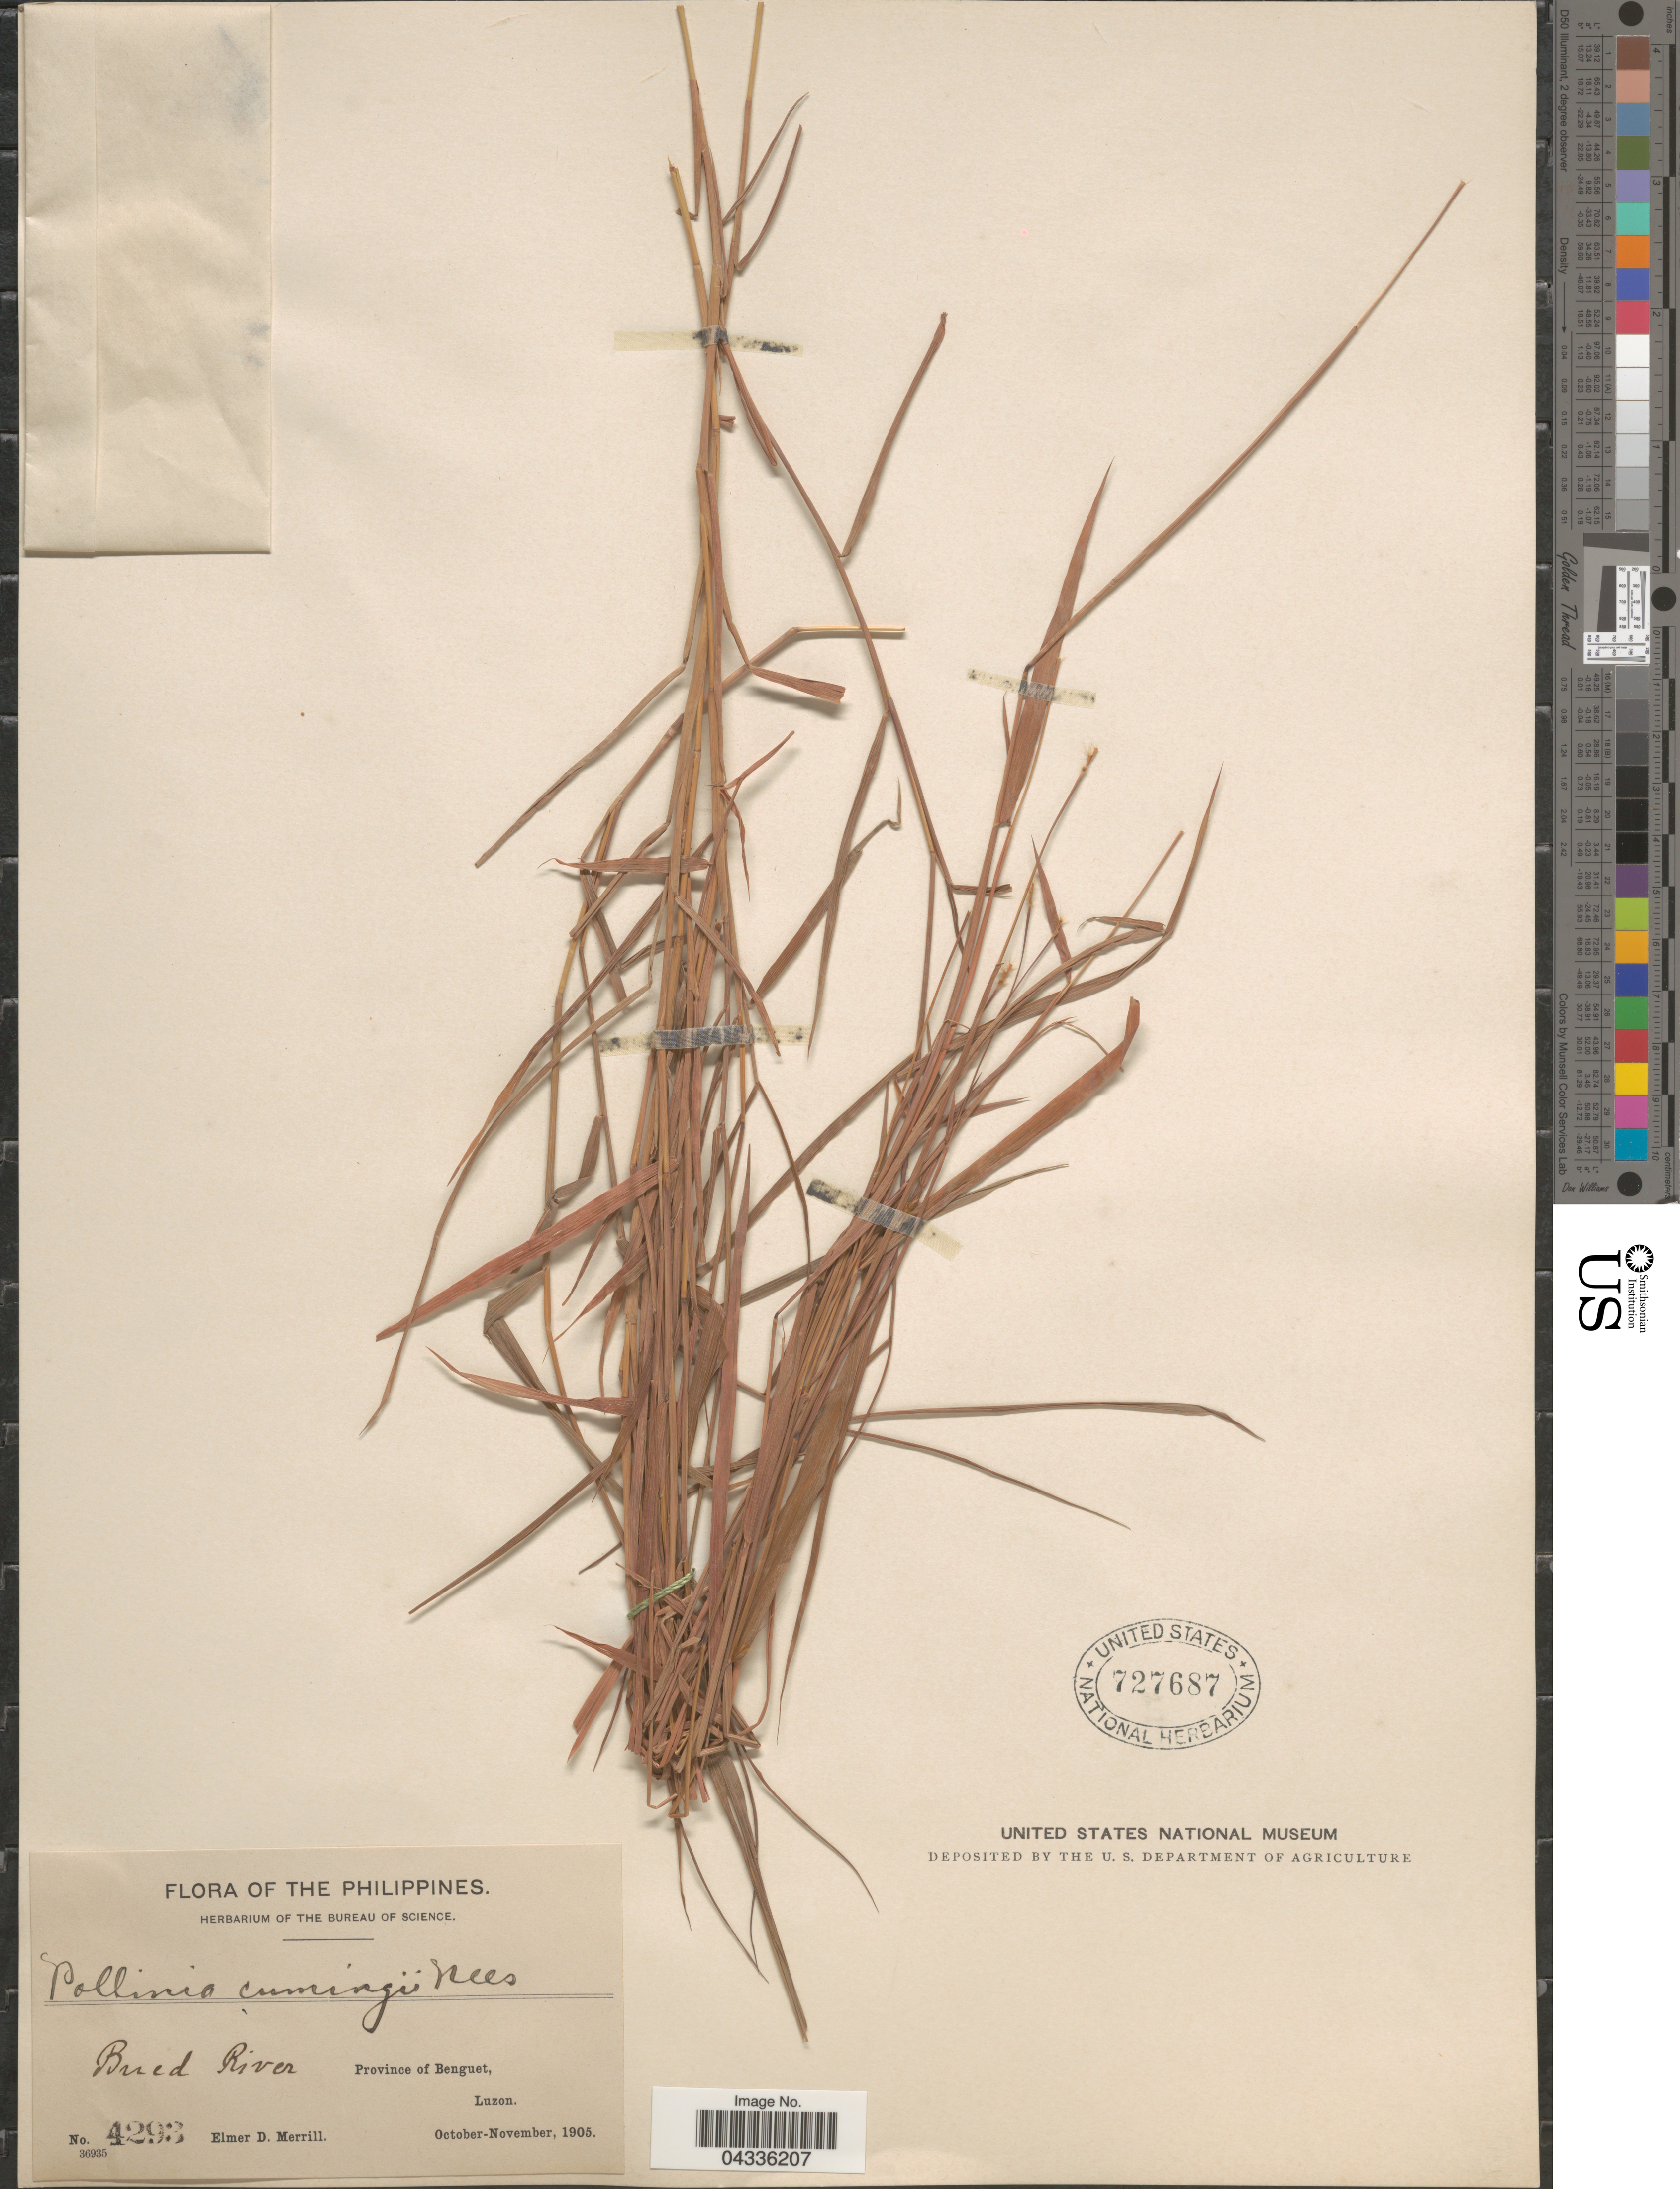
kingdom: Plantae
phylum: Tracheophyta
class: Liliopsida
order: Poales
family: Poaceae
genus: Eulalia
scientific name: Eulalia leschenaultiana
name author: (Decne.) Ohwi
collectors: E. D. Merrill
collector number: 4293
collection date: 1905-10/1905-11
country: Philippines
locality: Bued River. Province of Benguet, Luzon.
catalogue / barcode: US 727687